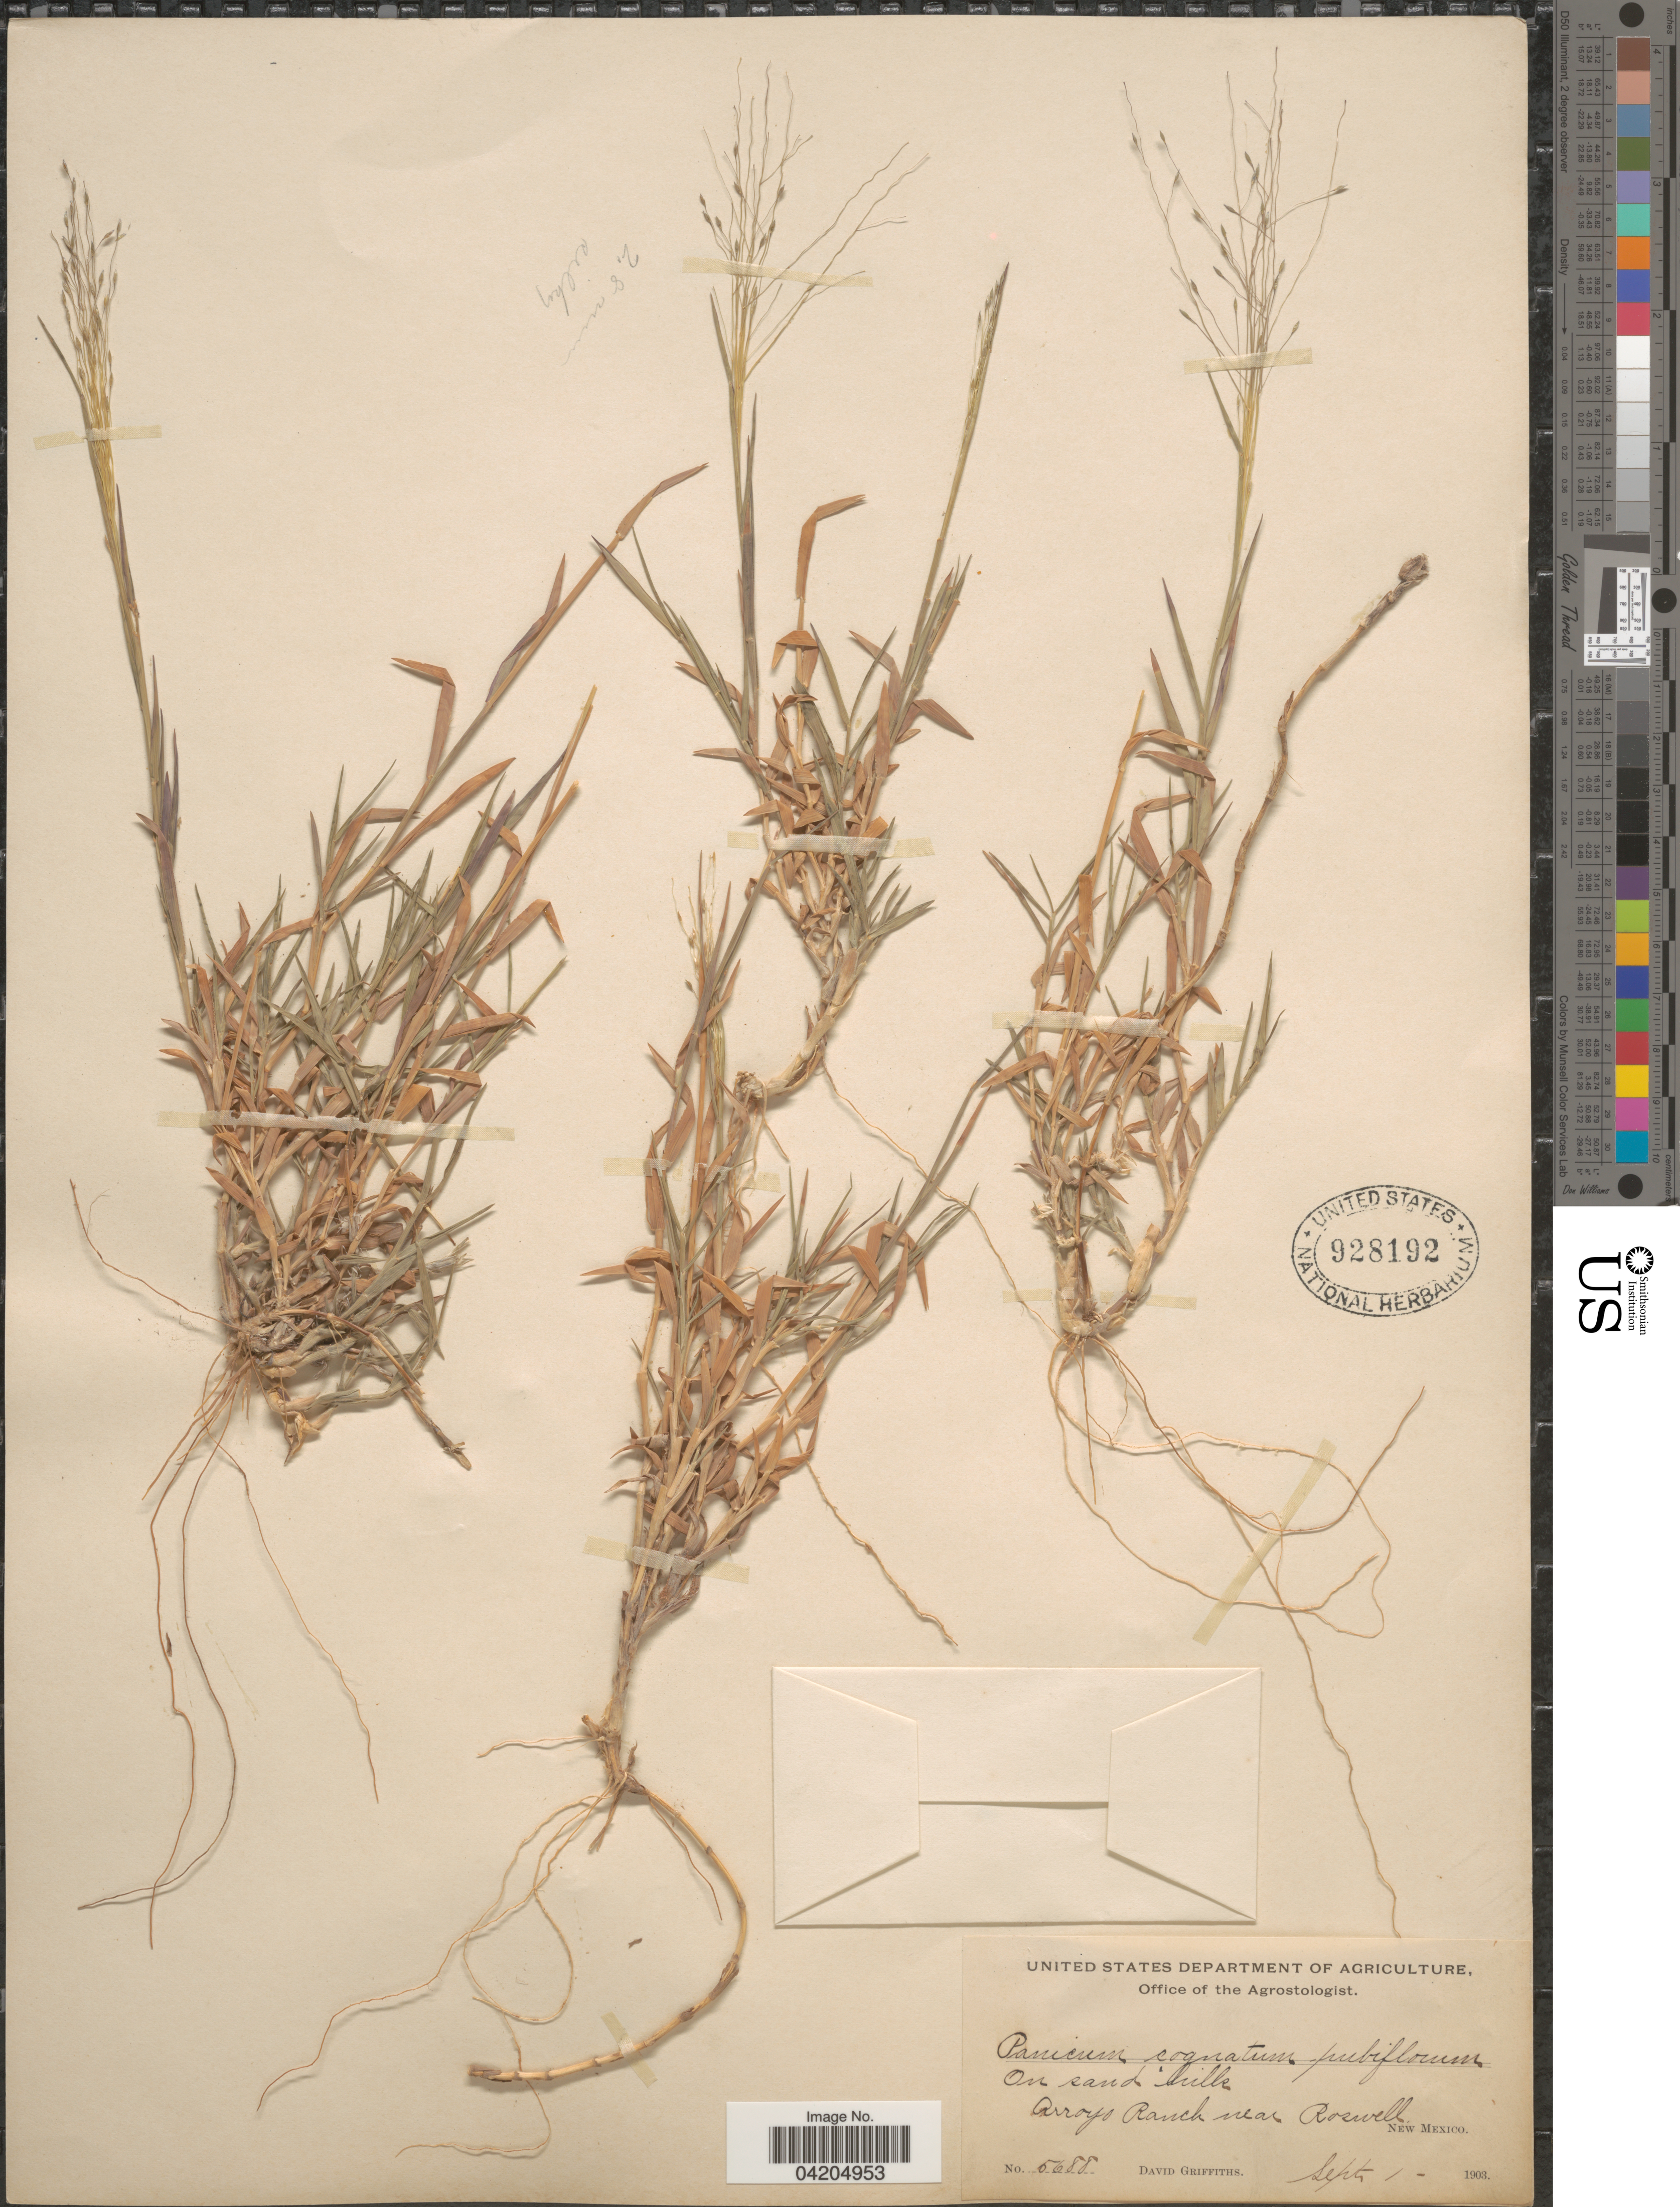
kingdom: Plantae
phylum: Tracheophyta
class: Liliopsida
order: Poales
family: Poaceae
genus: Digitaria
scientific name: Digitaria cognata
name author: (Scult.) Pilg.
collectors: D. Griffiths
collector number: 5688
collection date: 1903-09-01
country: United States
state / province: New Mexico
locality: Arroyo Ranch near Roswell.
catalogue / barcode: US 928192